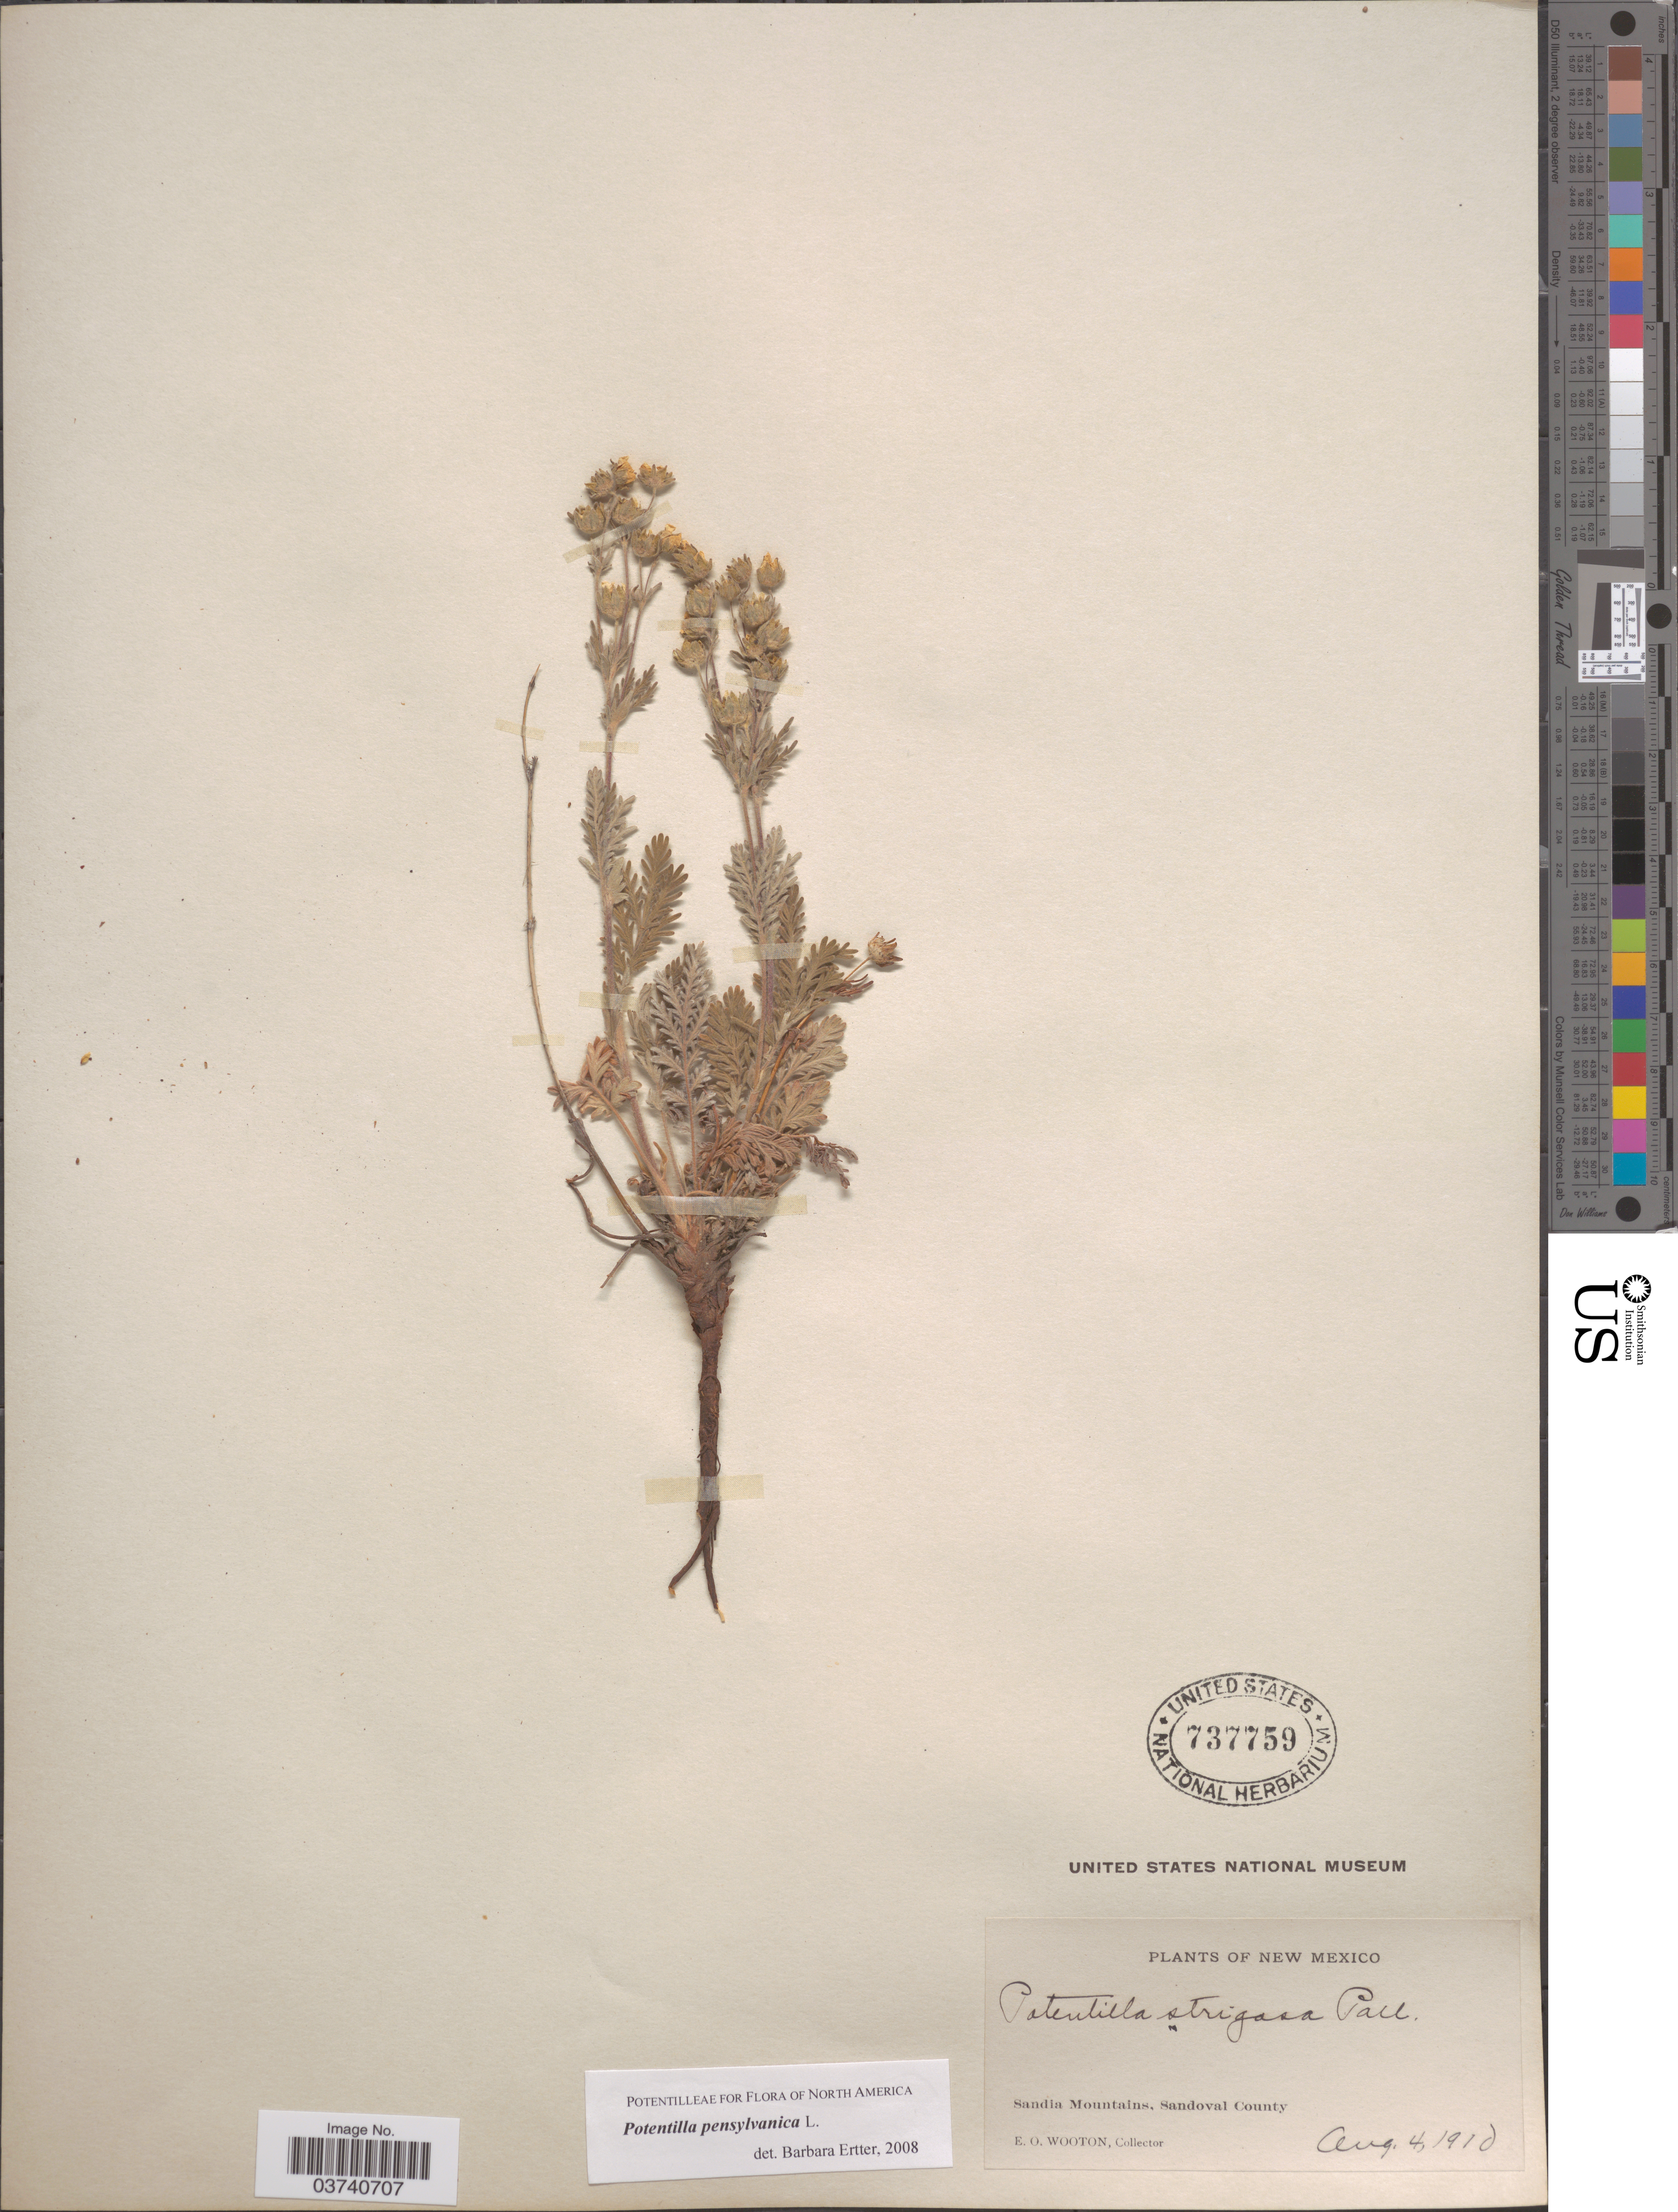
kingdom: Plantae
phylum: Tracheophyta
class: Magnoliopsida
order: Rosales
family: Rosaceae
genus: Potentilla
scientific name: Potentilla pensylvanica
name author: L.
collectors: E. O. Wooton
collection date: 1910-08-04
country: United States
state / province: New Mexico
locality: Sandia Mountains, Sandoval County.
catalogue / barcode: US 737759